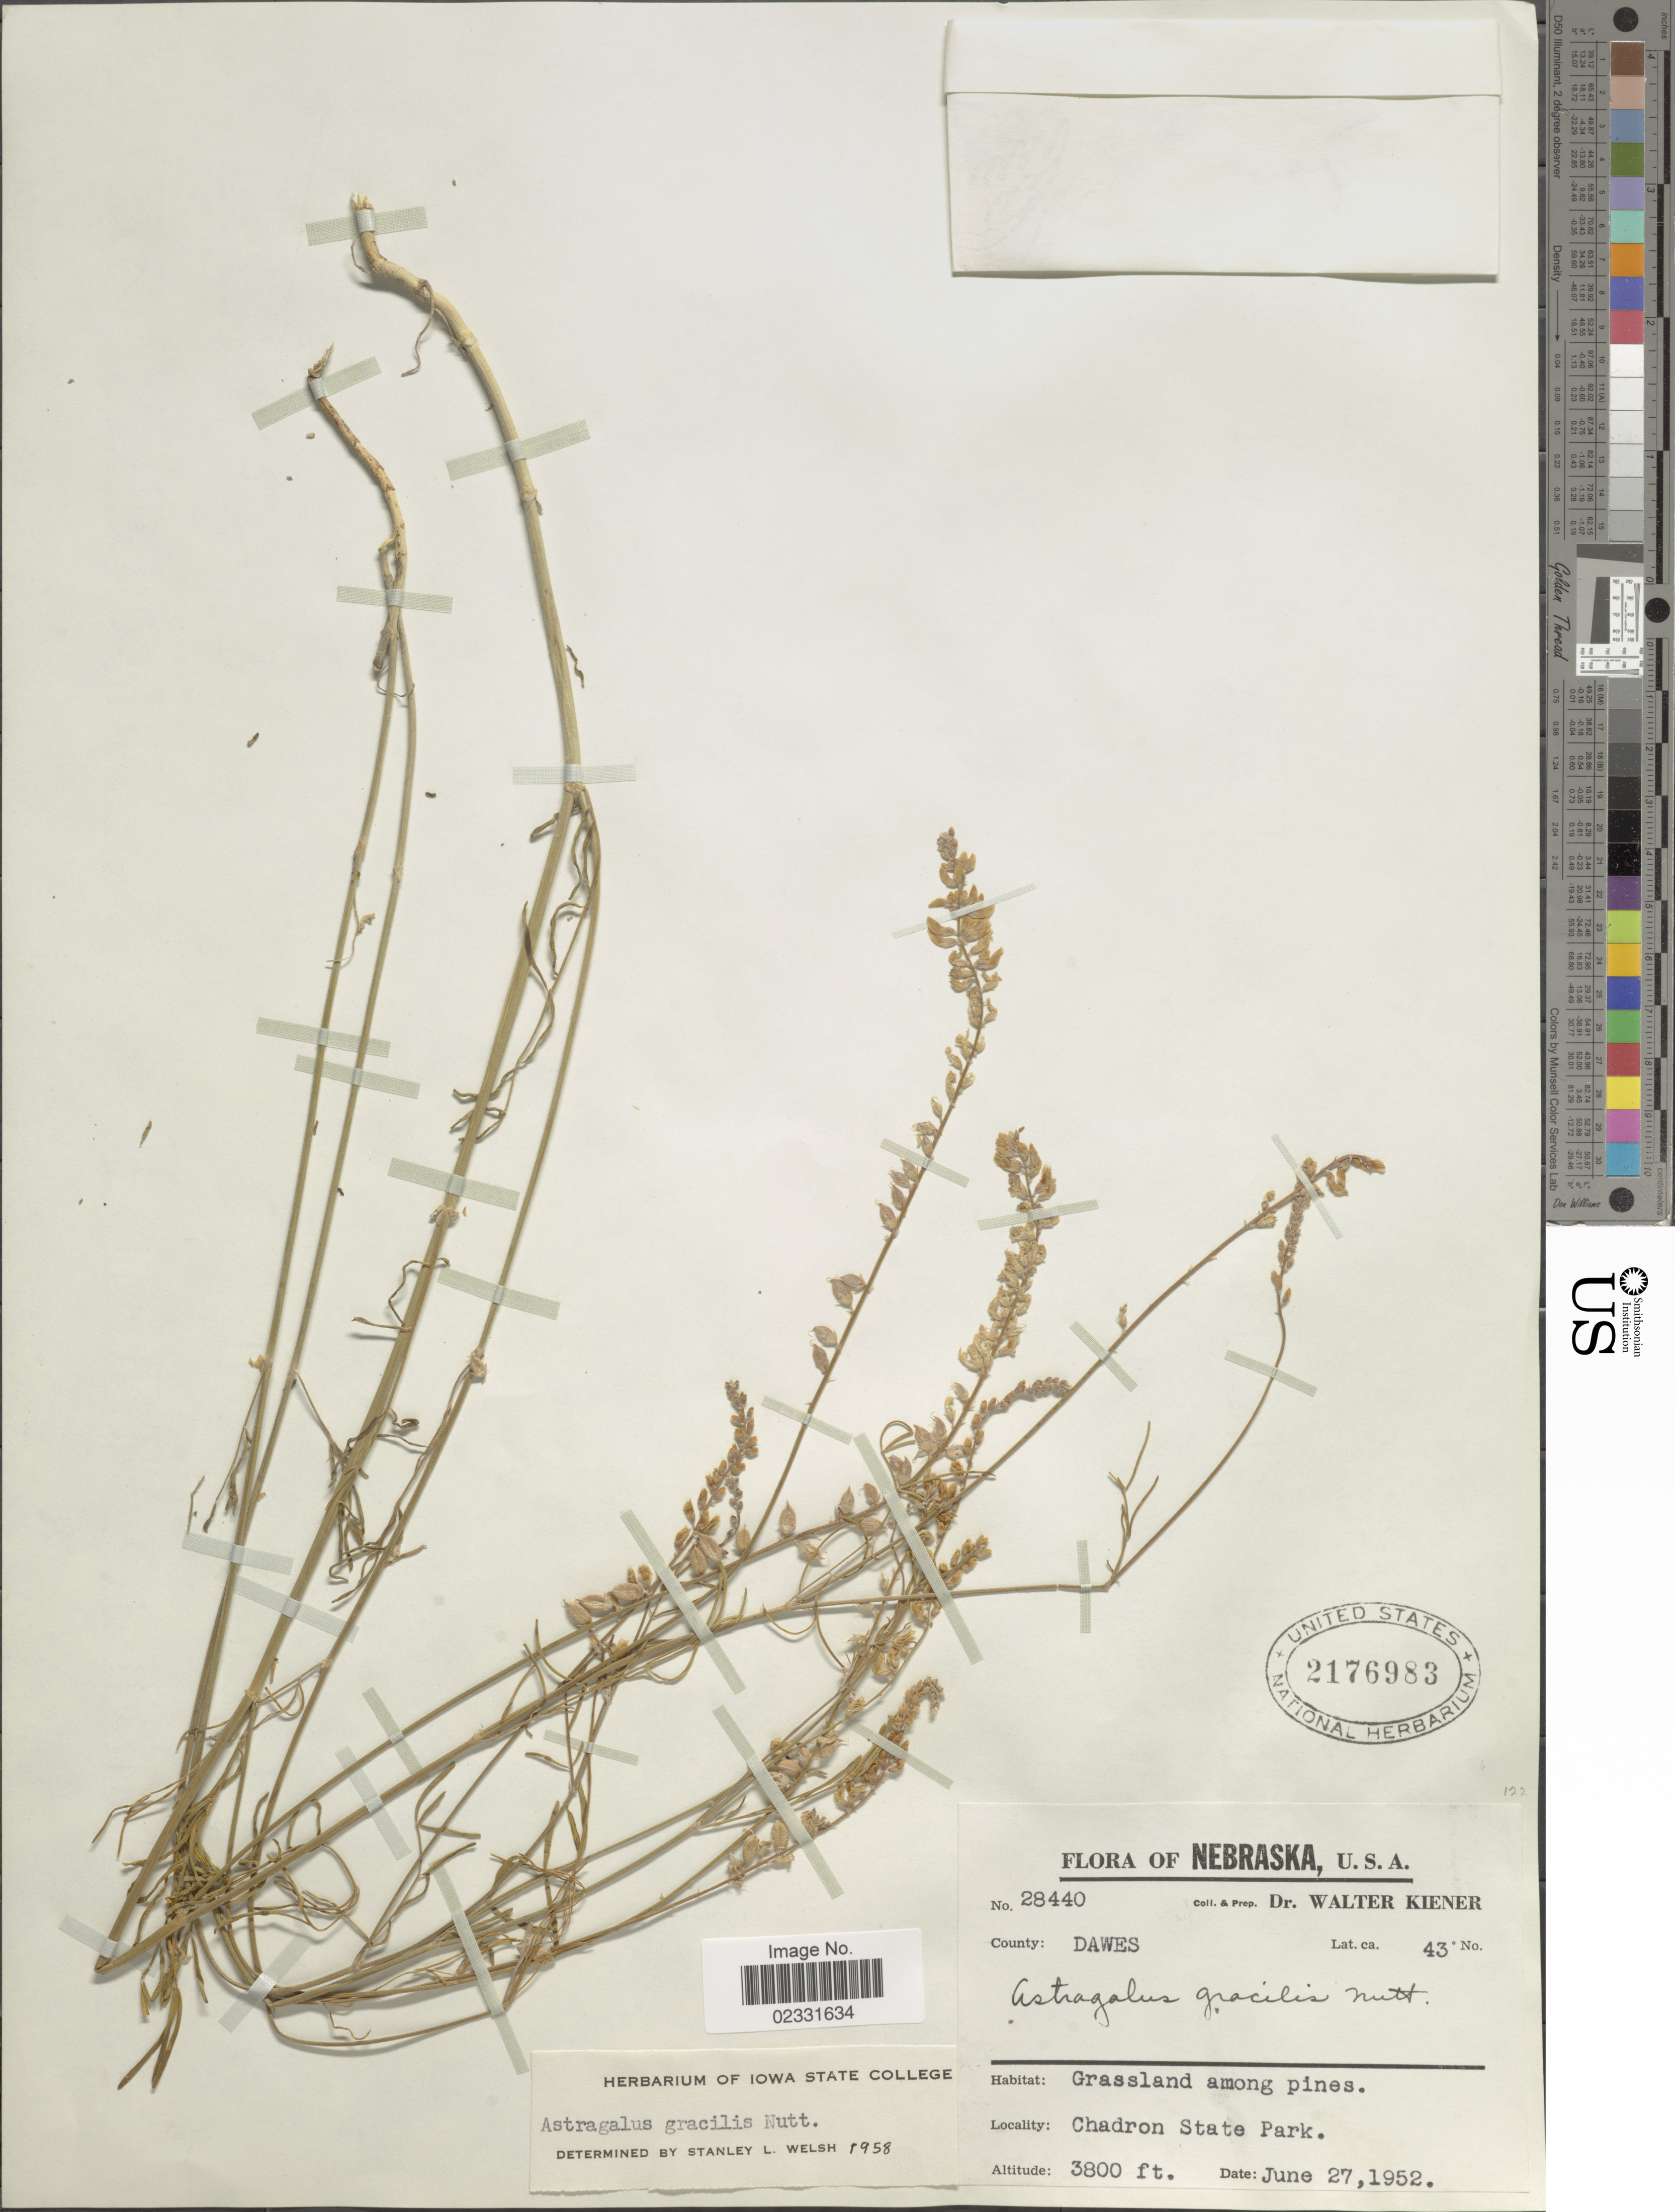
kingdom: Plantae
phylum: Tracheophyta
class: Magnoliopsida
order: Fabales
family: Fabaceae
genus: Astragalus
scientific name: Astragalus gracilis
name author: Nutt.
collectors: W. Kiener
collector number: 284440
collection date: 1952-06-27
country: United States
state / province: Nebraska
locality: County: Dawes, Chadron State Park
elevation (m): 1158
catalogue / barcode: US 2176983